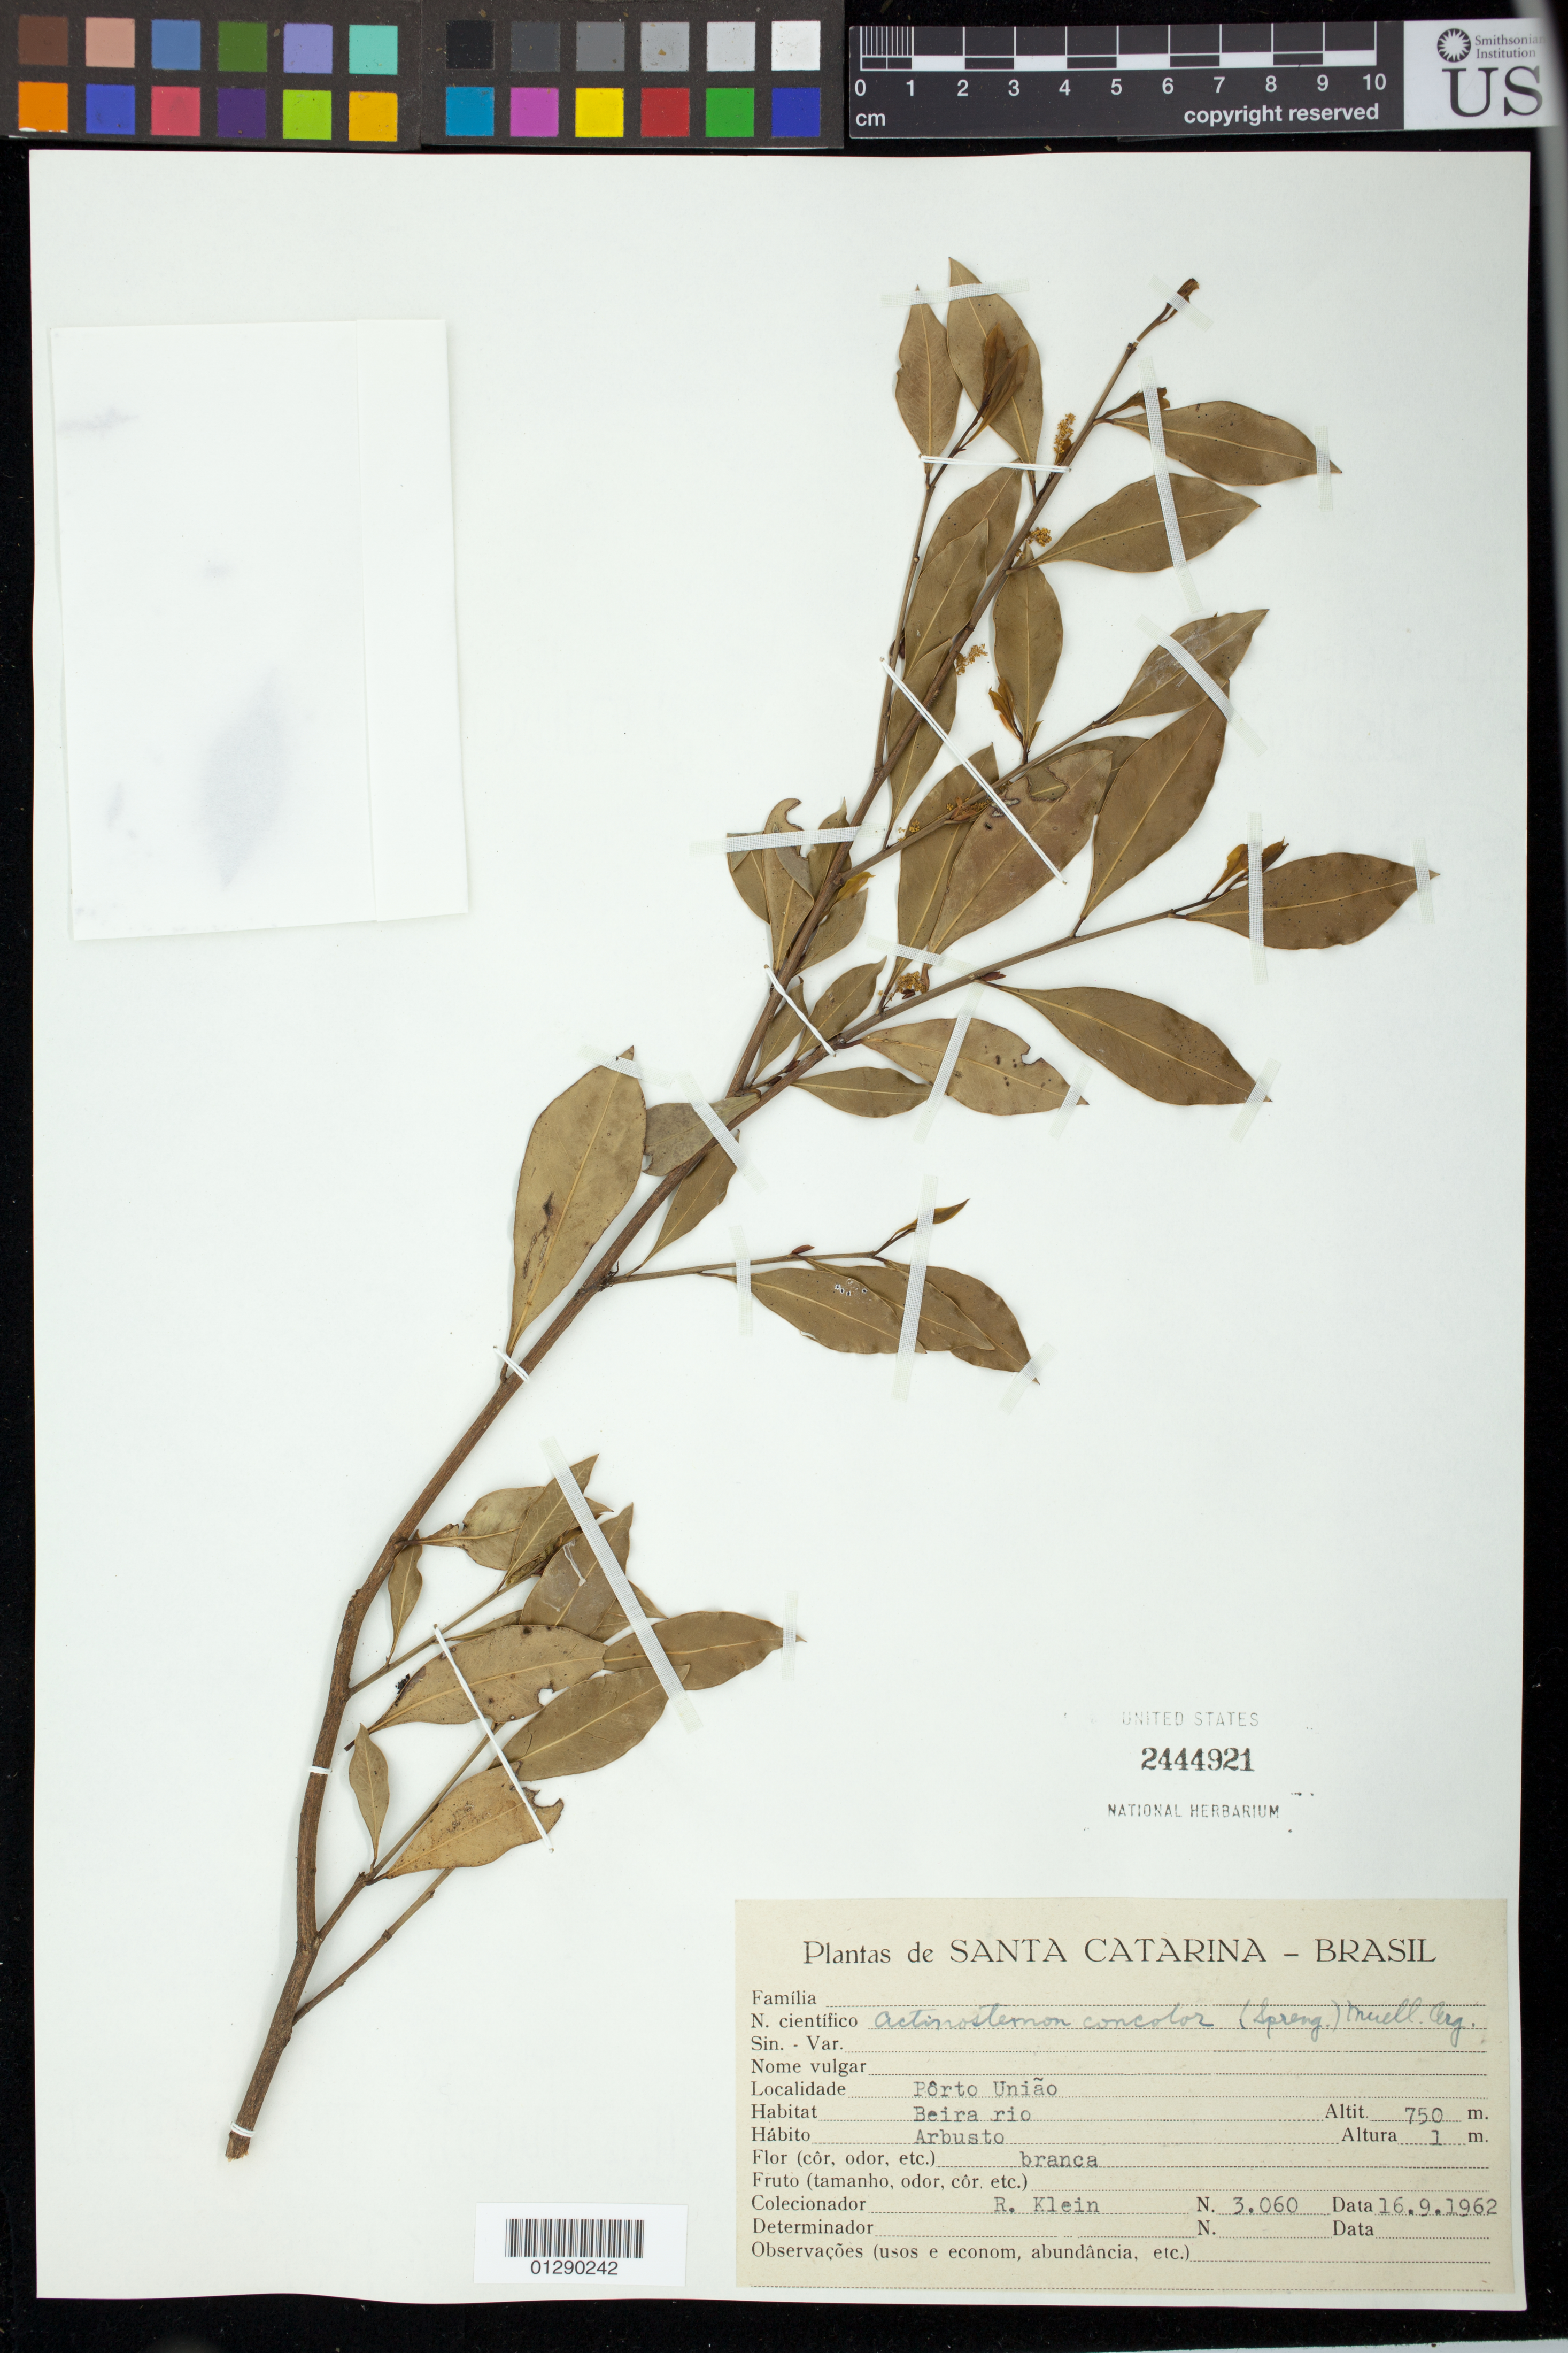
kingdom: Plantae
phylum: Tracheophyta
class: Magnoliopsida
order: Malpighiales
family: Euphorbiaceae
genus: Actinostemon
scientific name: Actinostemon concolor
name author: (Spreng.) Müll. Arg.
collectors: R. M. Klein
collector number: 3.060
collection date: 1962-09-16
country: Brazil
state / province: Santa Catarina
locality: Porto Uniao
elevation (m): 750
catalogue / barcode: US 2444921